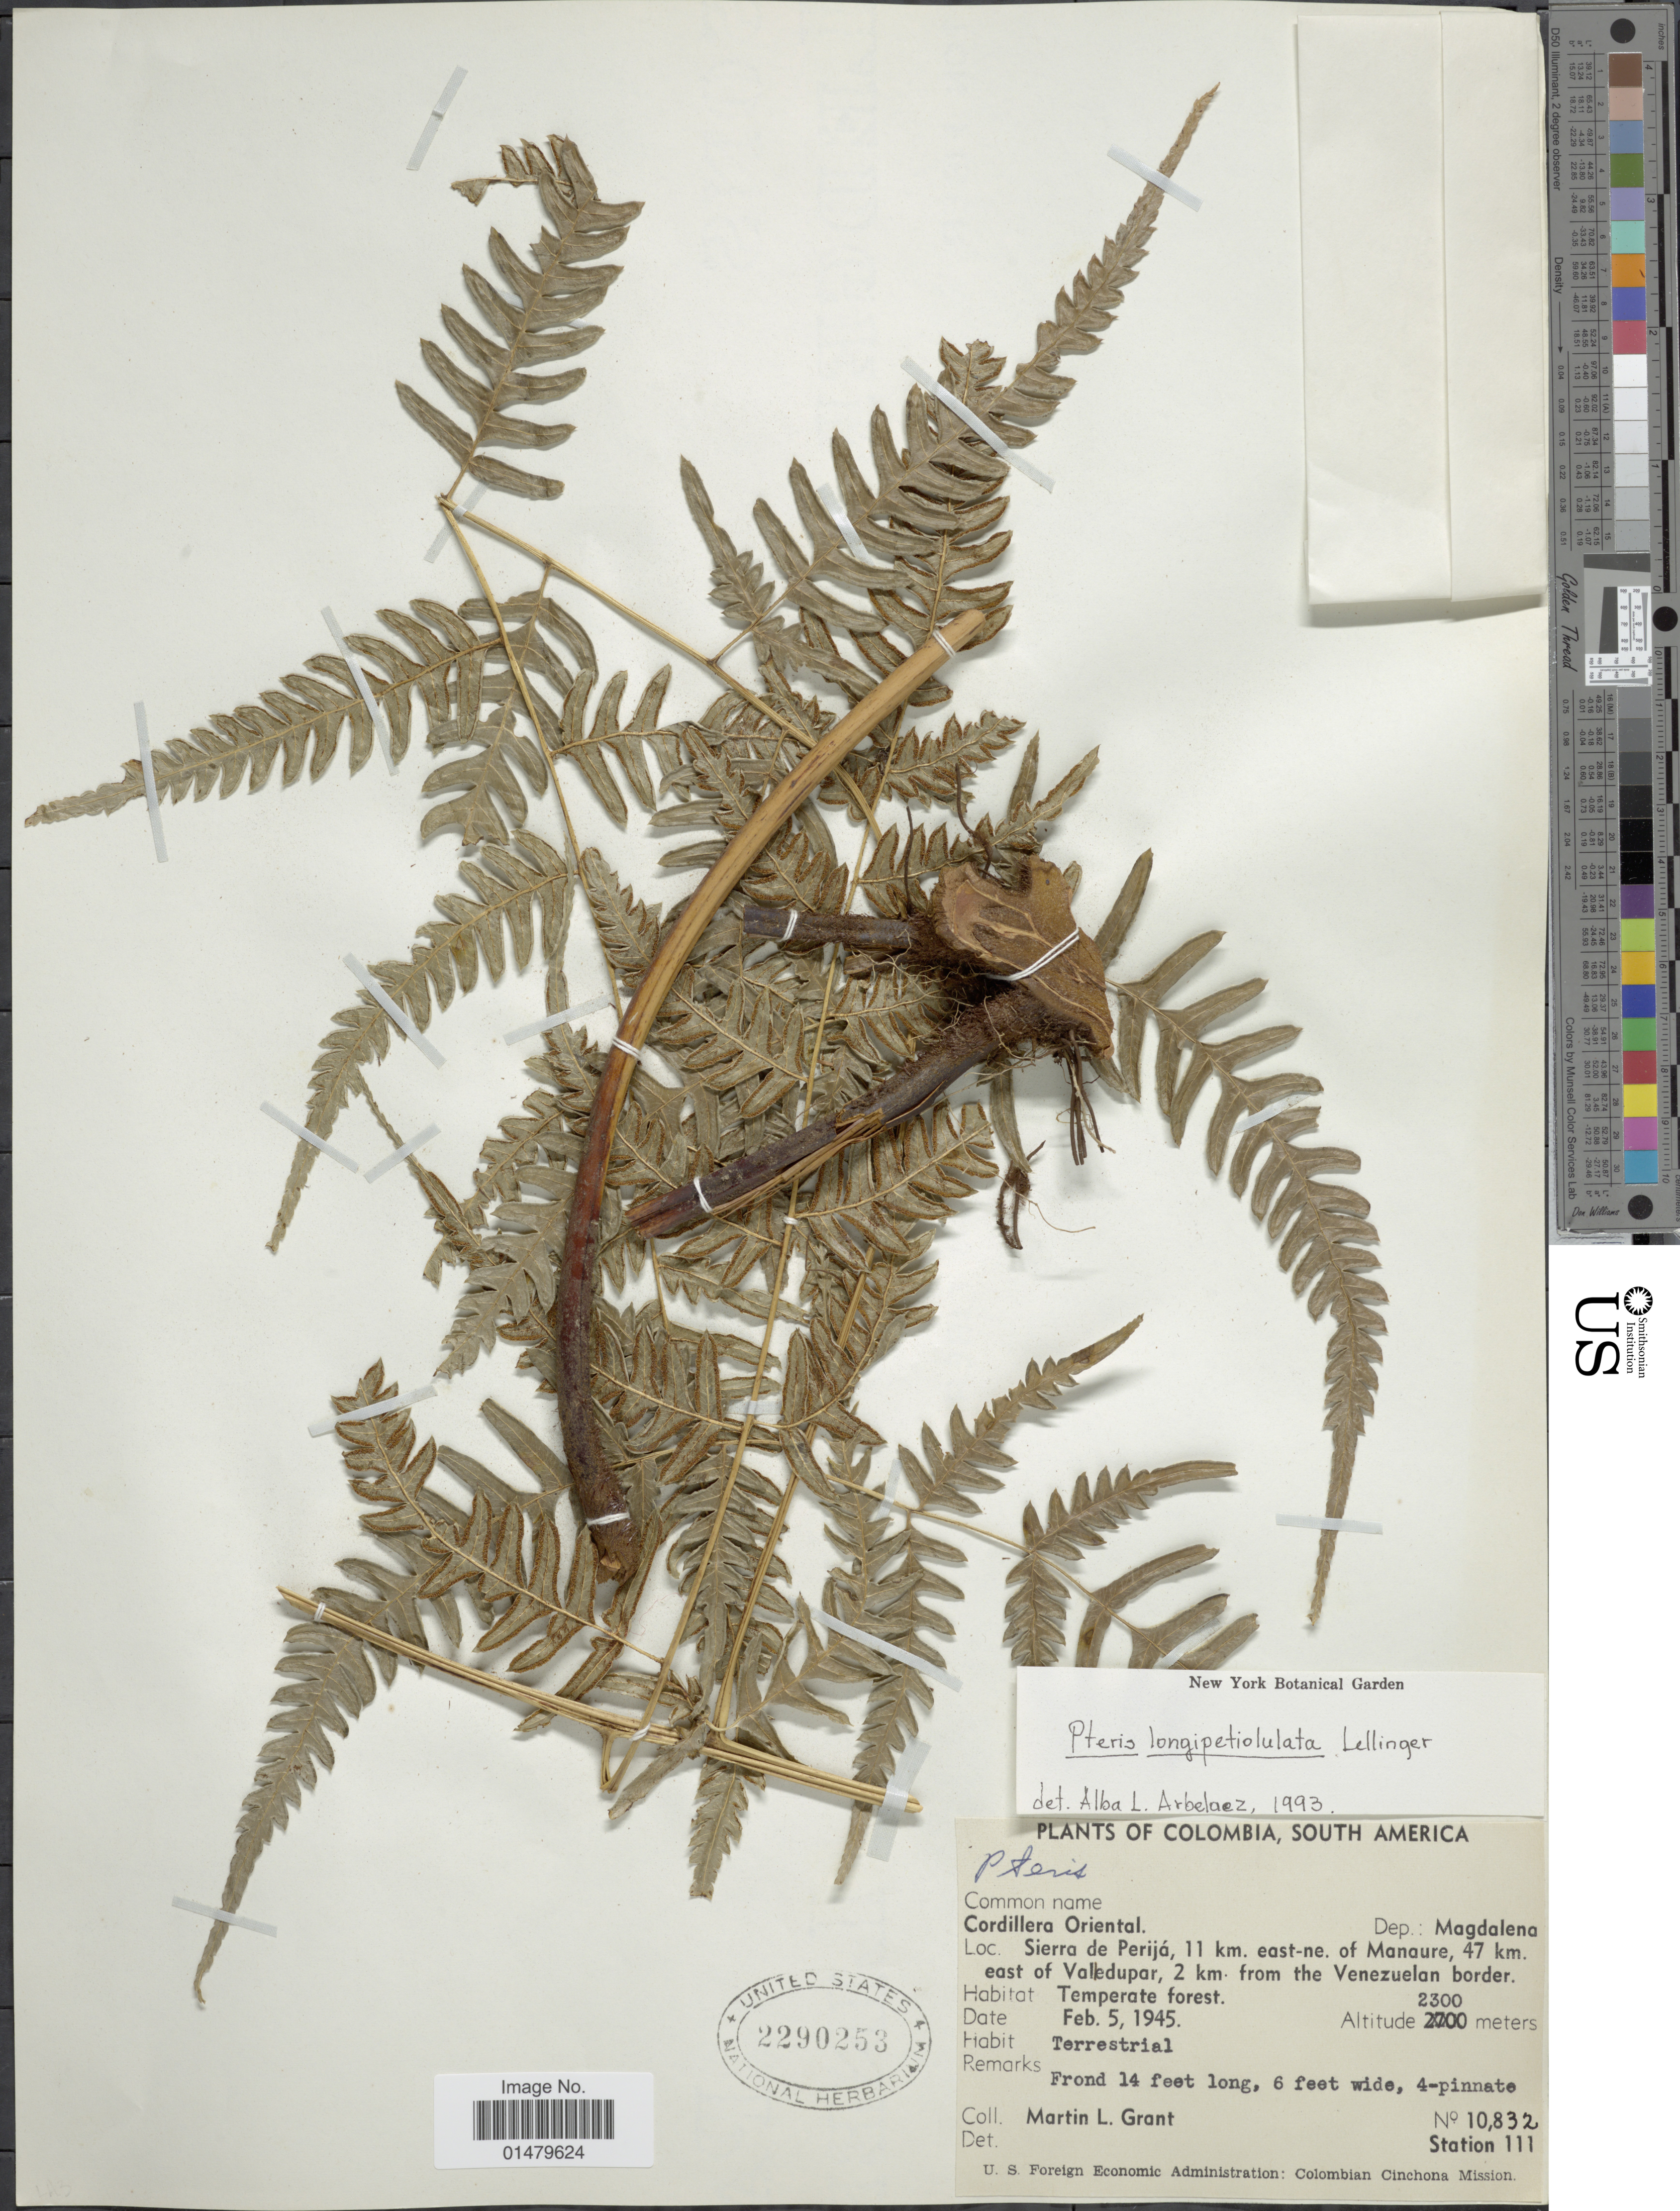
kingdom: Plantae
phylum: Tracheophyta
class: Polypodiopsida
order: Polypodiales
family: Pteridaceae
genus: Pteris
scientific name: Pteris longipetiololata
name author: Lellinger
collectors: M. L. Grant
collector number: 10832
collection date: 1945-02-05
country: Colombia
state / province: Magdalena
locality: Dep.: Magdalena. Sierra de Perija, 11 km. east-ne. of Manaure, 47 km. east of Valledupar, 2 km. from the Venezuelan border.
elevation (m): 2300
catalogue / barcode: US 2290253